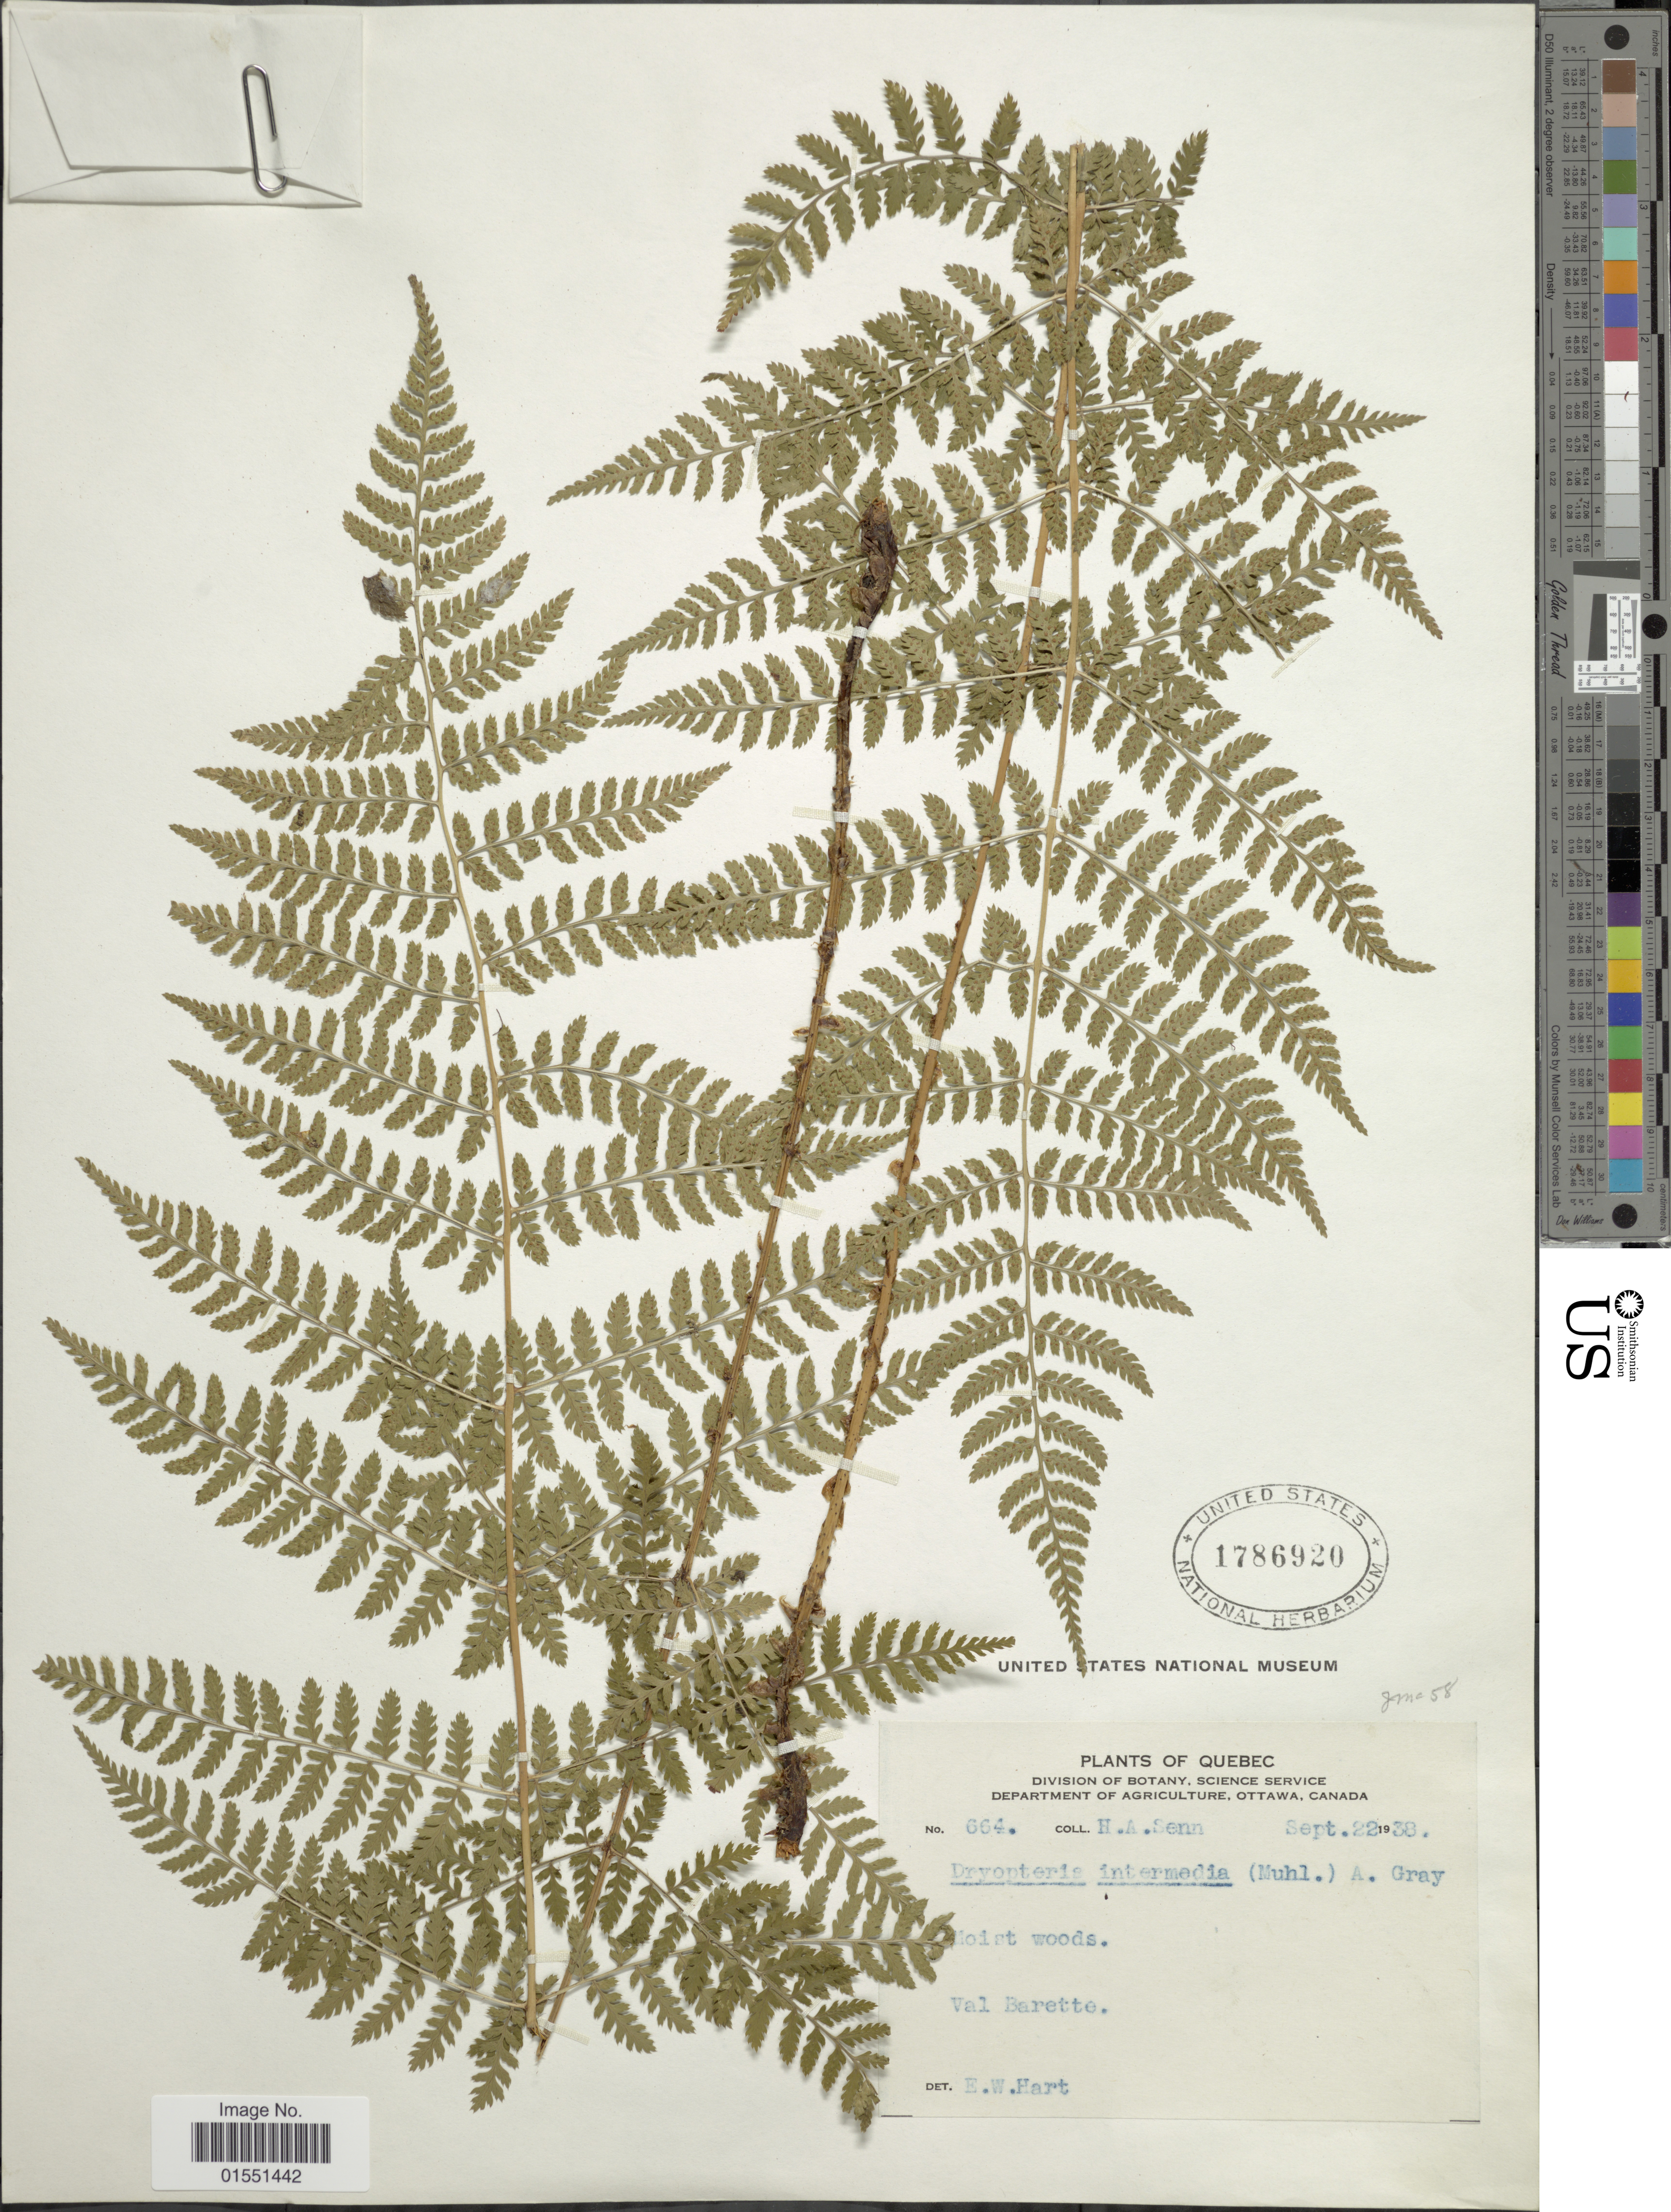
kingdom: Plantae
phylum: Tracheophyta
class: Polypodiopsida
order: Polypodiales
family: Dryopteridaceae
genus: Dryopteris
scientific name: Dryopteris intermedia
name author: (Muhl.) A. Gray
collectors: H. Senn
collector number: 664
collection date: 1938-09-22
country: Canada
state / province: Quebec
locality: Val Barette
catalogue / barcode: US 1786920